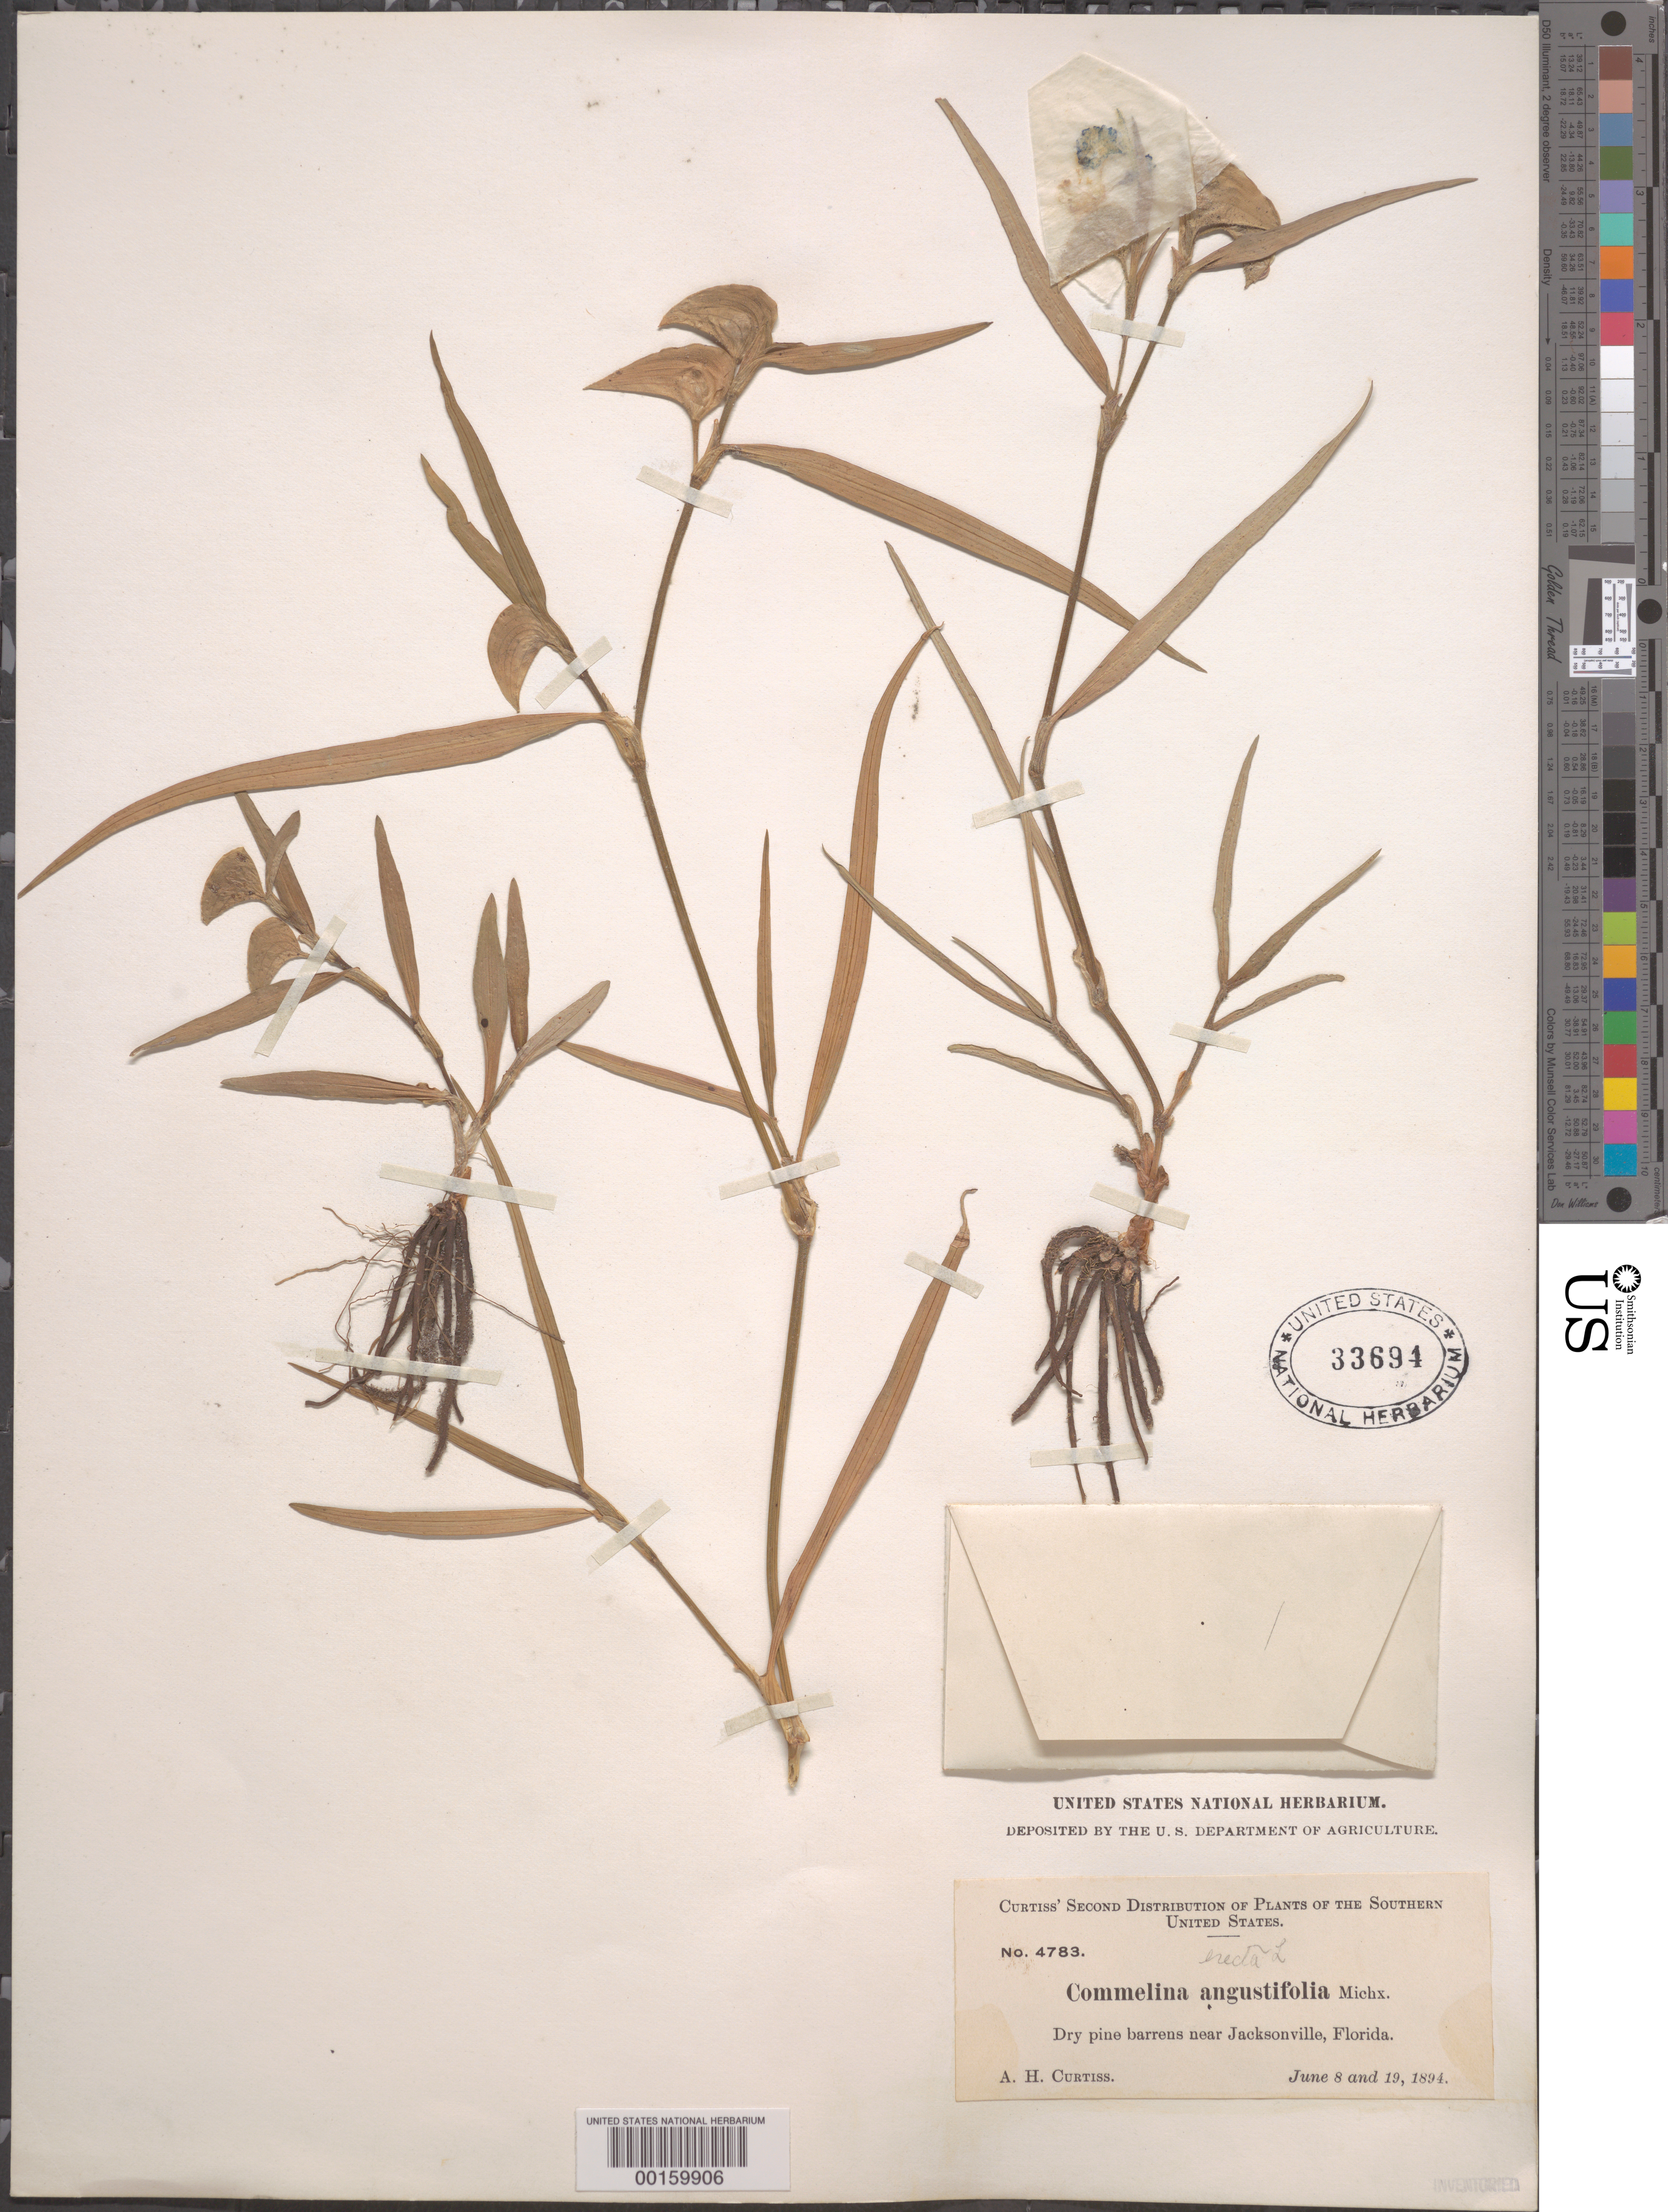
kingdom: Plantae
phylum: Tracheophyta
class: Liliopsida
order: Commelinales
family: Commelinaceae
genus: Commelina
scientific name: Commelina erecta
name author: L.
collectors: A. H. Curtiss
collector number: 4783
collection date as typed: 08 Jun 1894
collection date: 1894-06-08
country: United States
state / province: Florida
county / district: Duval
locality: Jacksonville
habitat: Dry pine barrens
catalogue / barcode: US 33694